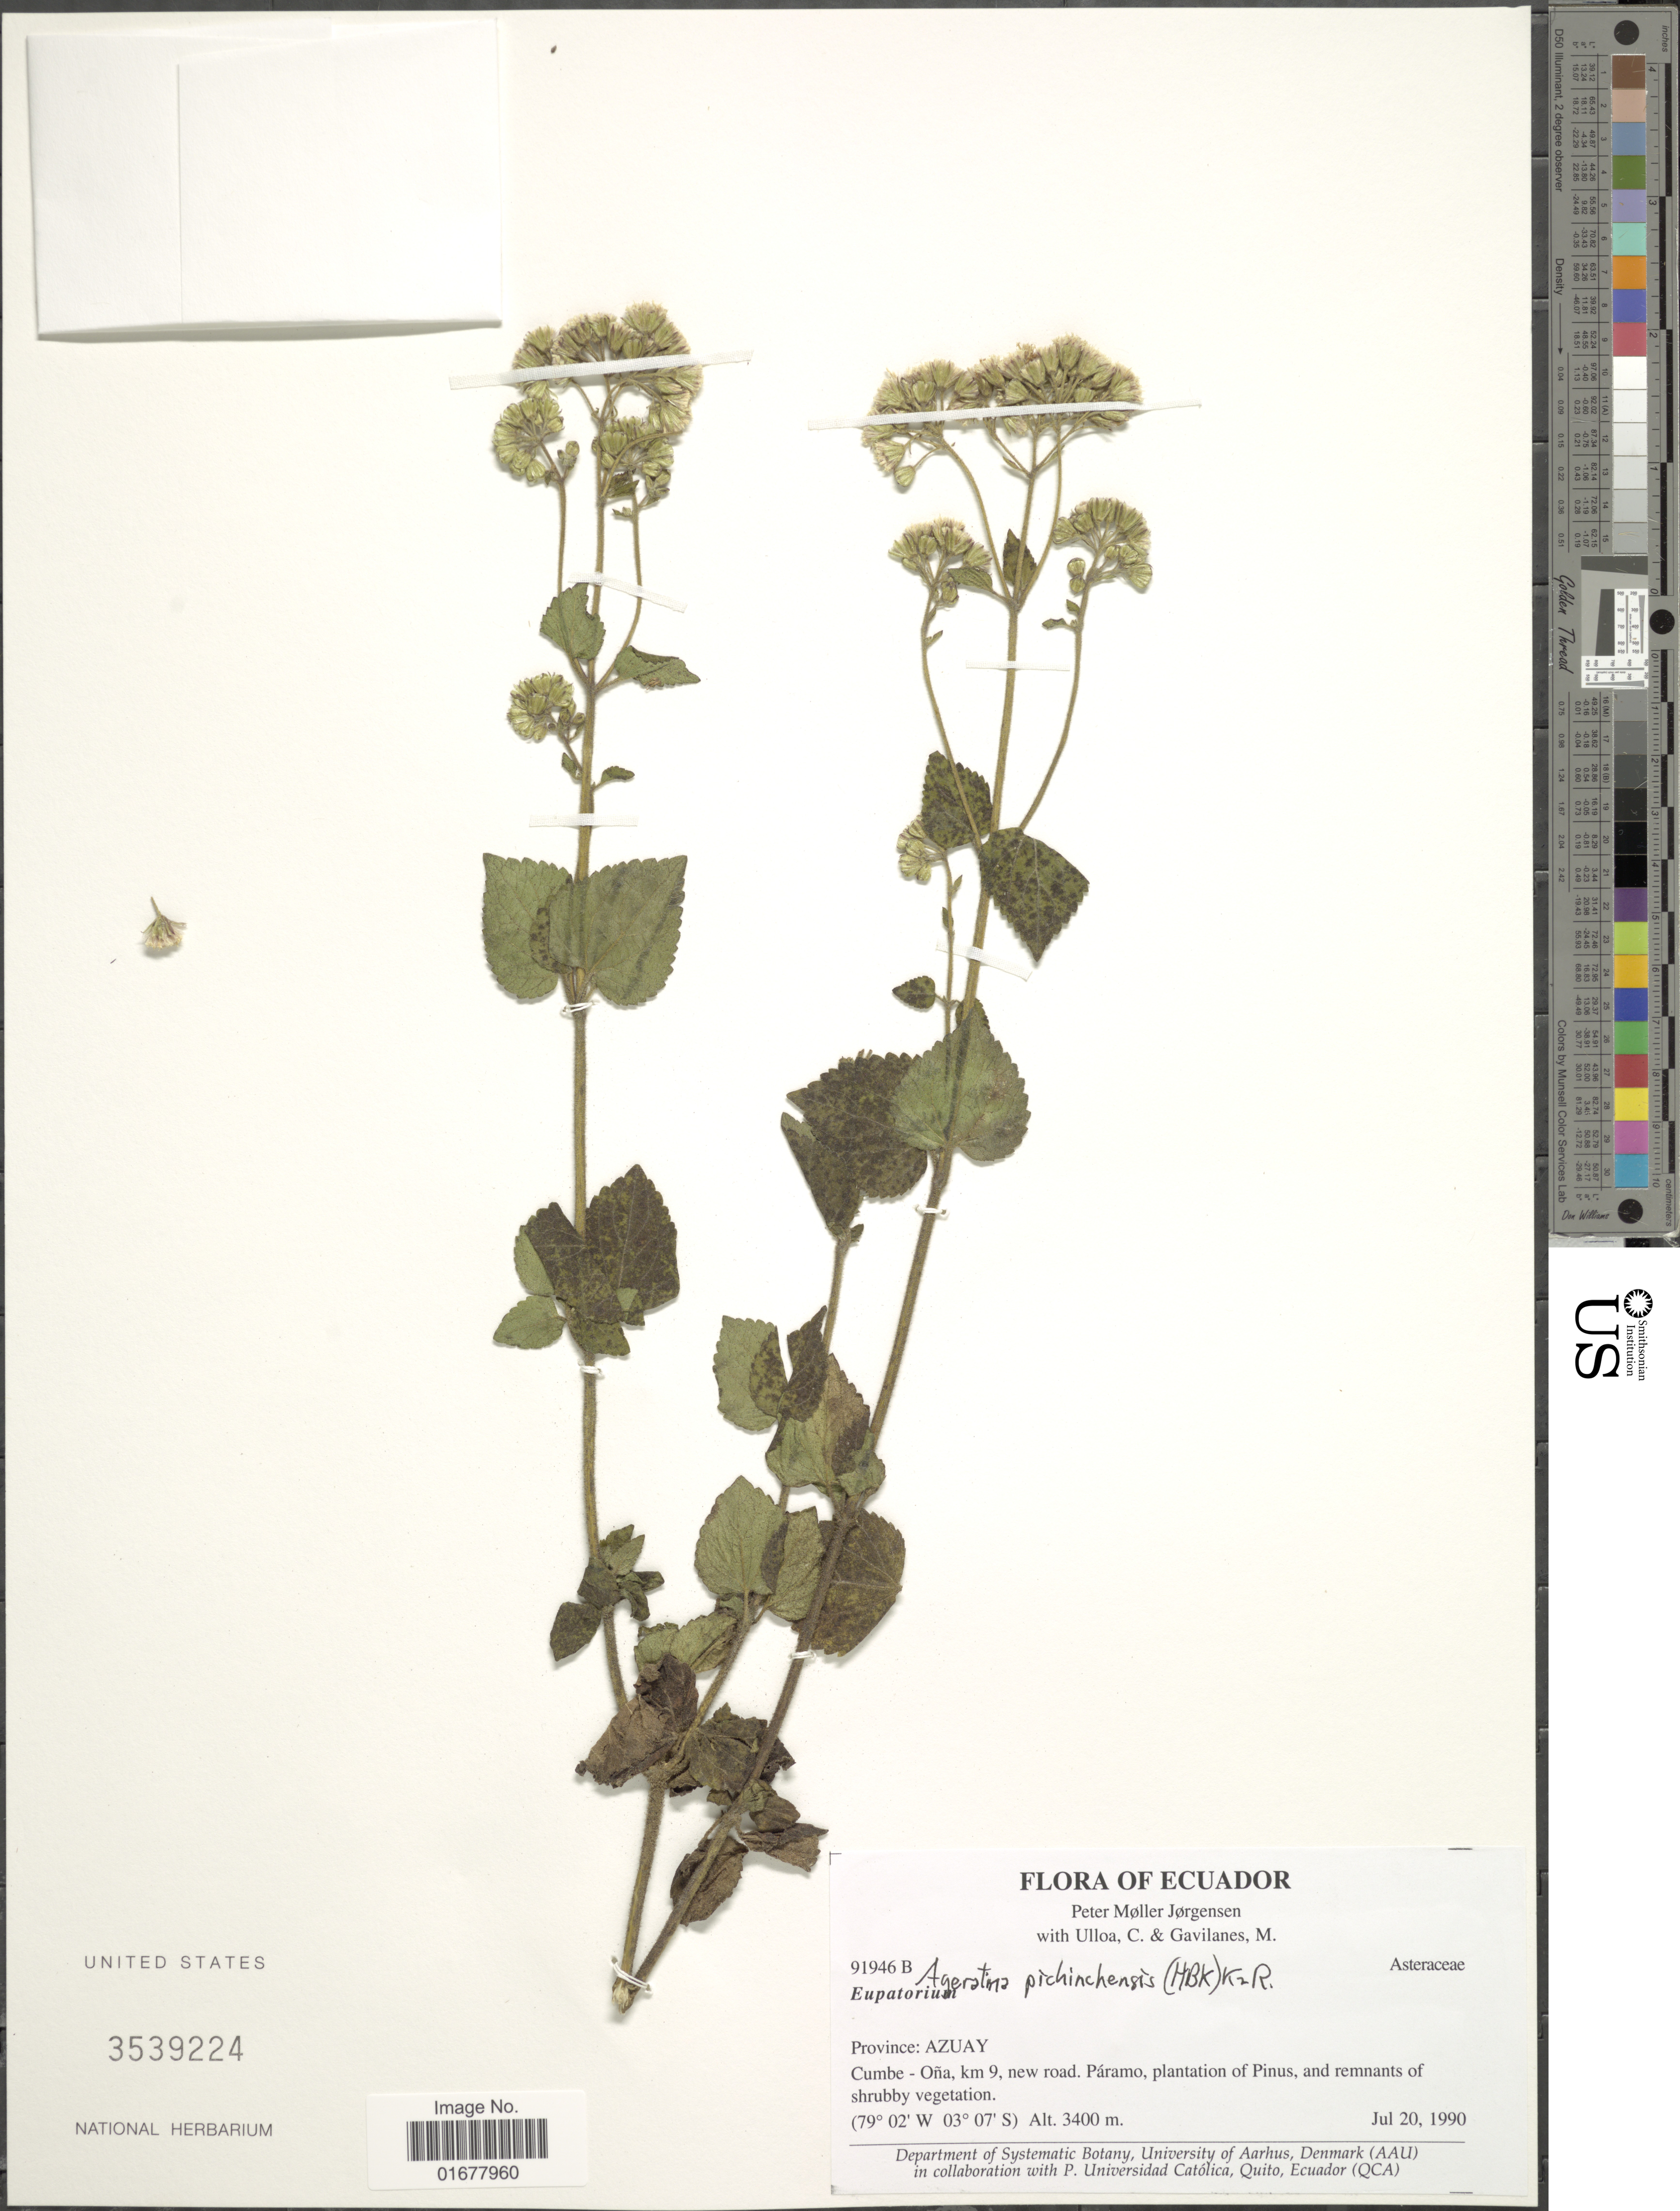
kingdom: Plantae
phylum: Tracheophyta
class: Magnoliopsida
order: Asterales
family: Asteraceae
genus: Ageratina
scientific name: Ageratina pichinchensis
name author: (Kunth) R.M. King & H. Rob.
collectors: P. M. Jørgensen, C. Ulloa & M. Gavilanes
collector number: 91946B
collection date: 1990-07-20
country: Ecuador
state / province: Azuay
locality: Province Azuay: Cumbe-Ona, km 9, new road Paramo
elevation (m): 3400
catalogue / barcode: US 3539224